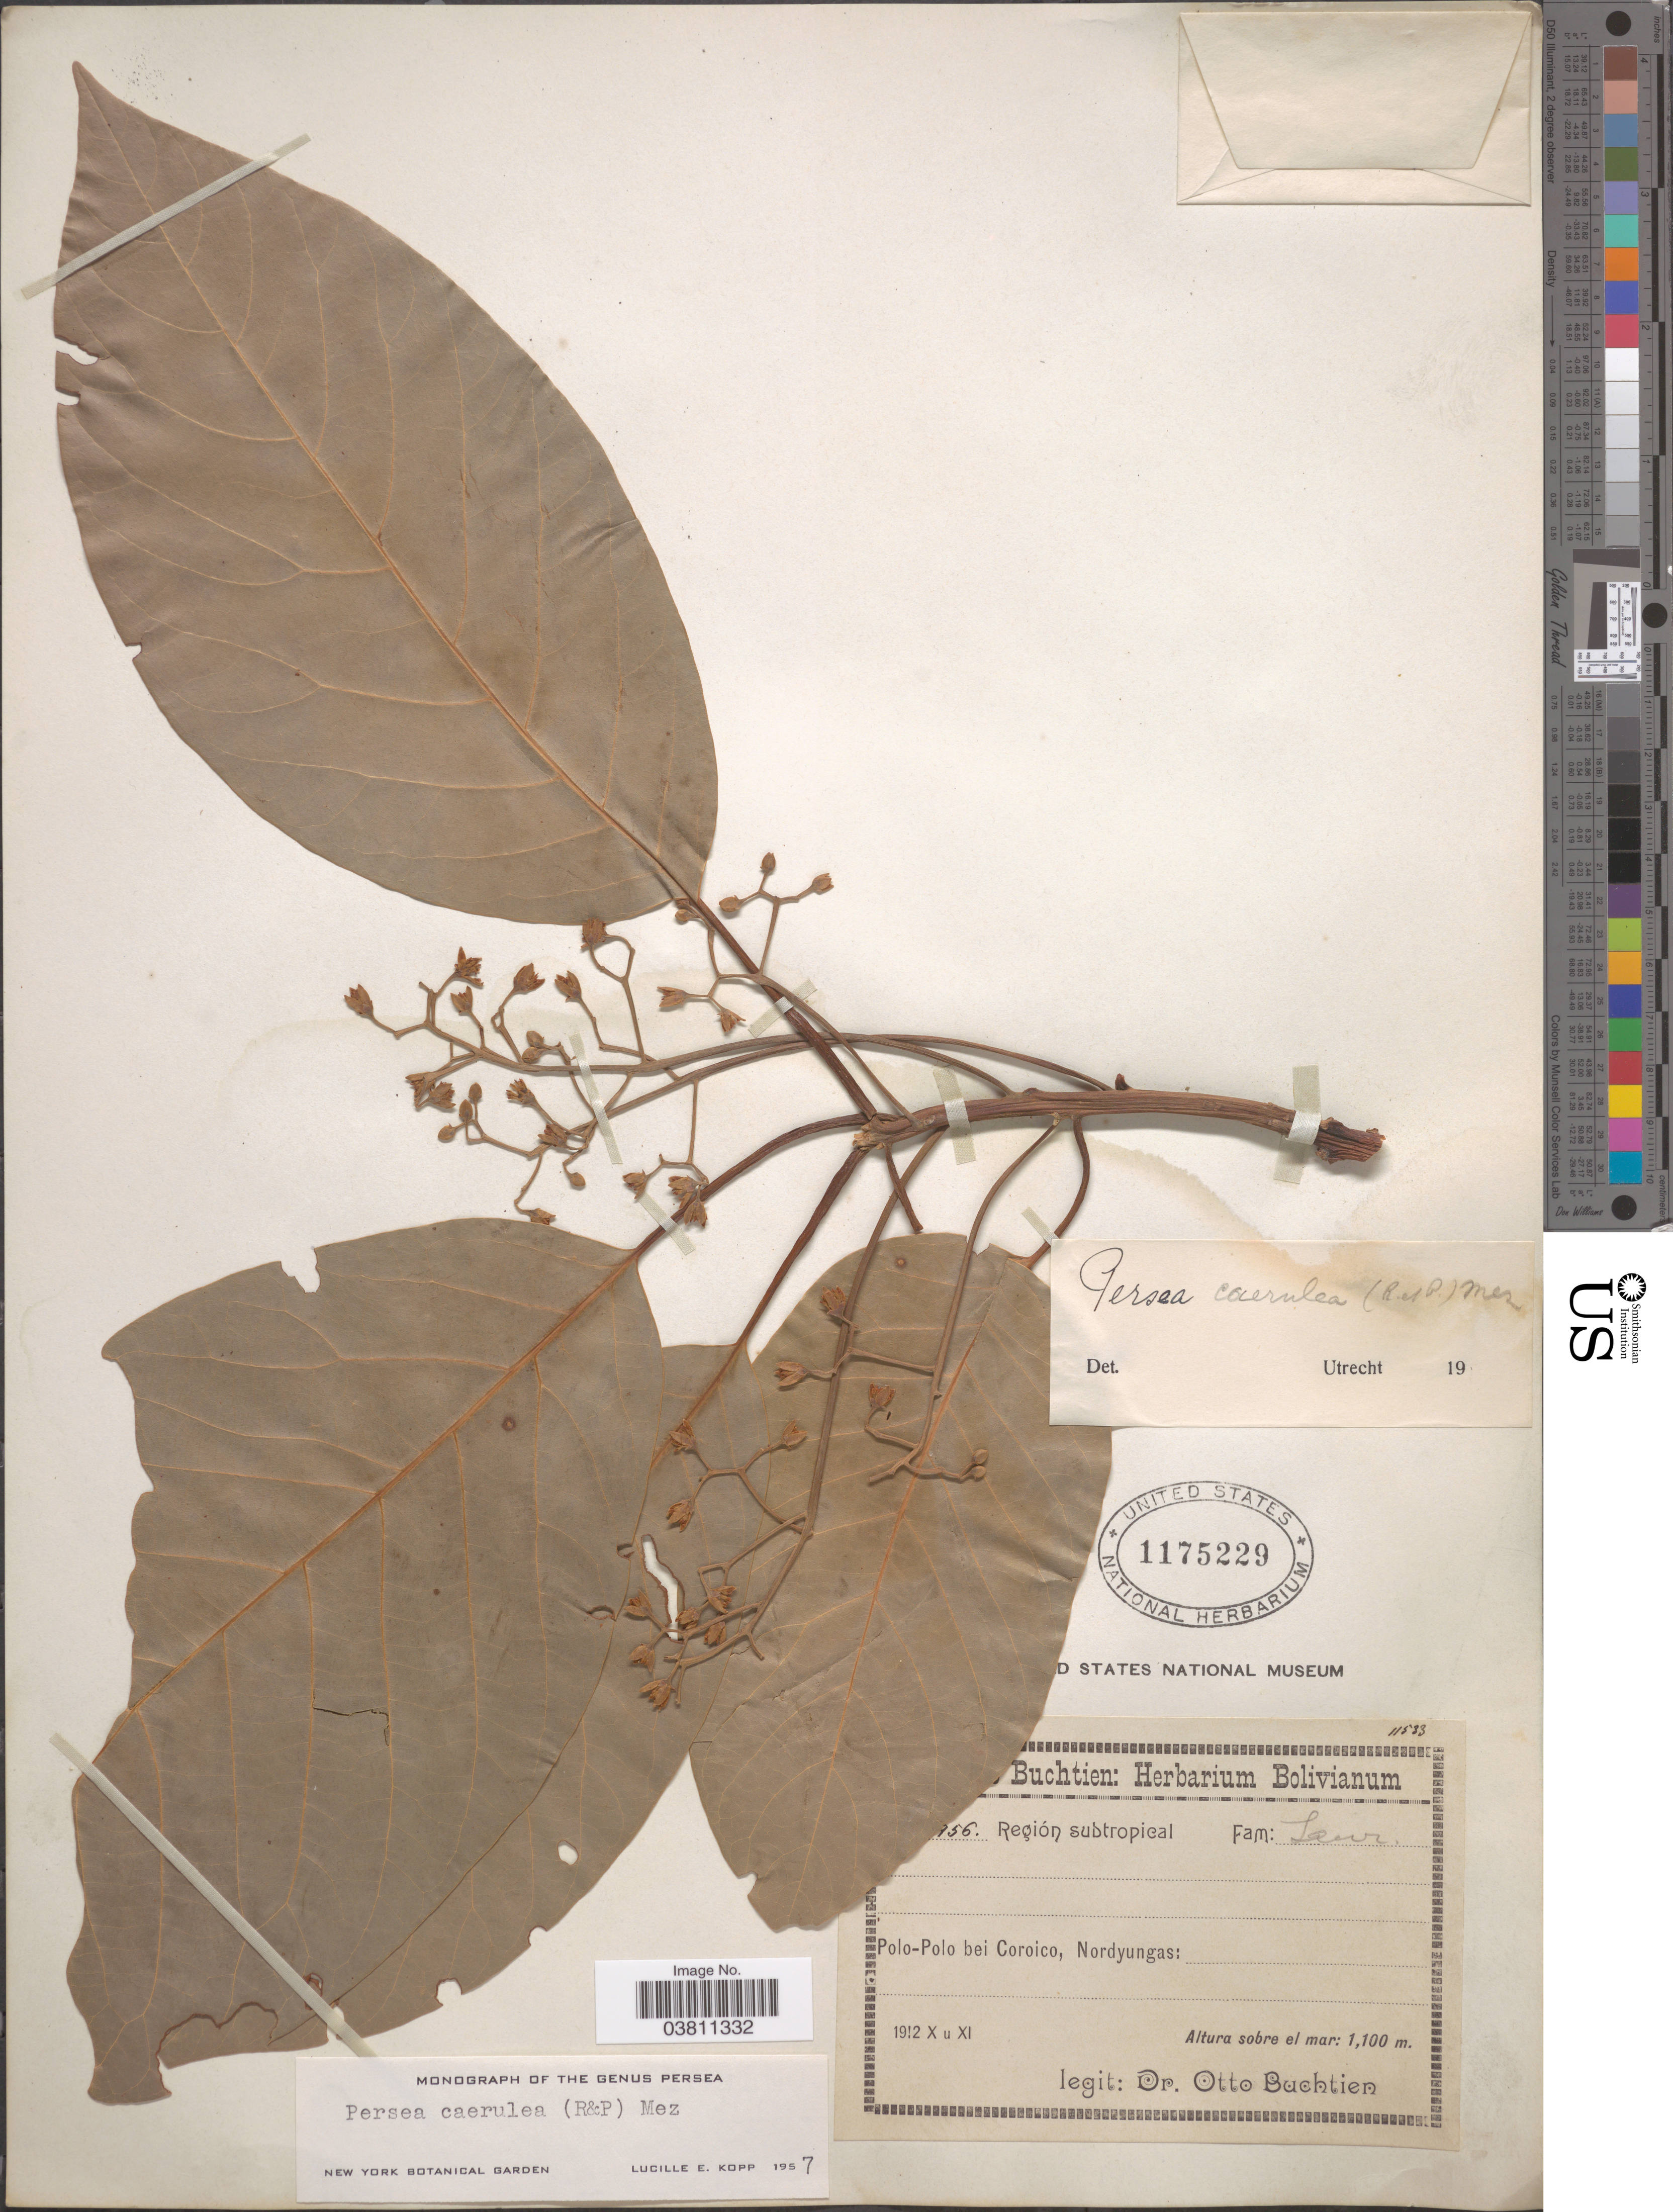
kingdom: Plantae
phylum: Tracheophyta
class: Magnoliopsida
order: Laurales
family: Lauraceae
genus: Persea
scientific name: Persea caerulea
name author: (Ruiz & Pav.) Mez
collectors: O. Buchtien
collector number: !956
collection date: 1912-10/1912-11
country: Bolivia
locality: Región subtropical. Polo-Polo bei Coroico, Nordyungas.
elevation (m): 1100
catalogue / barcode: US 1175229